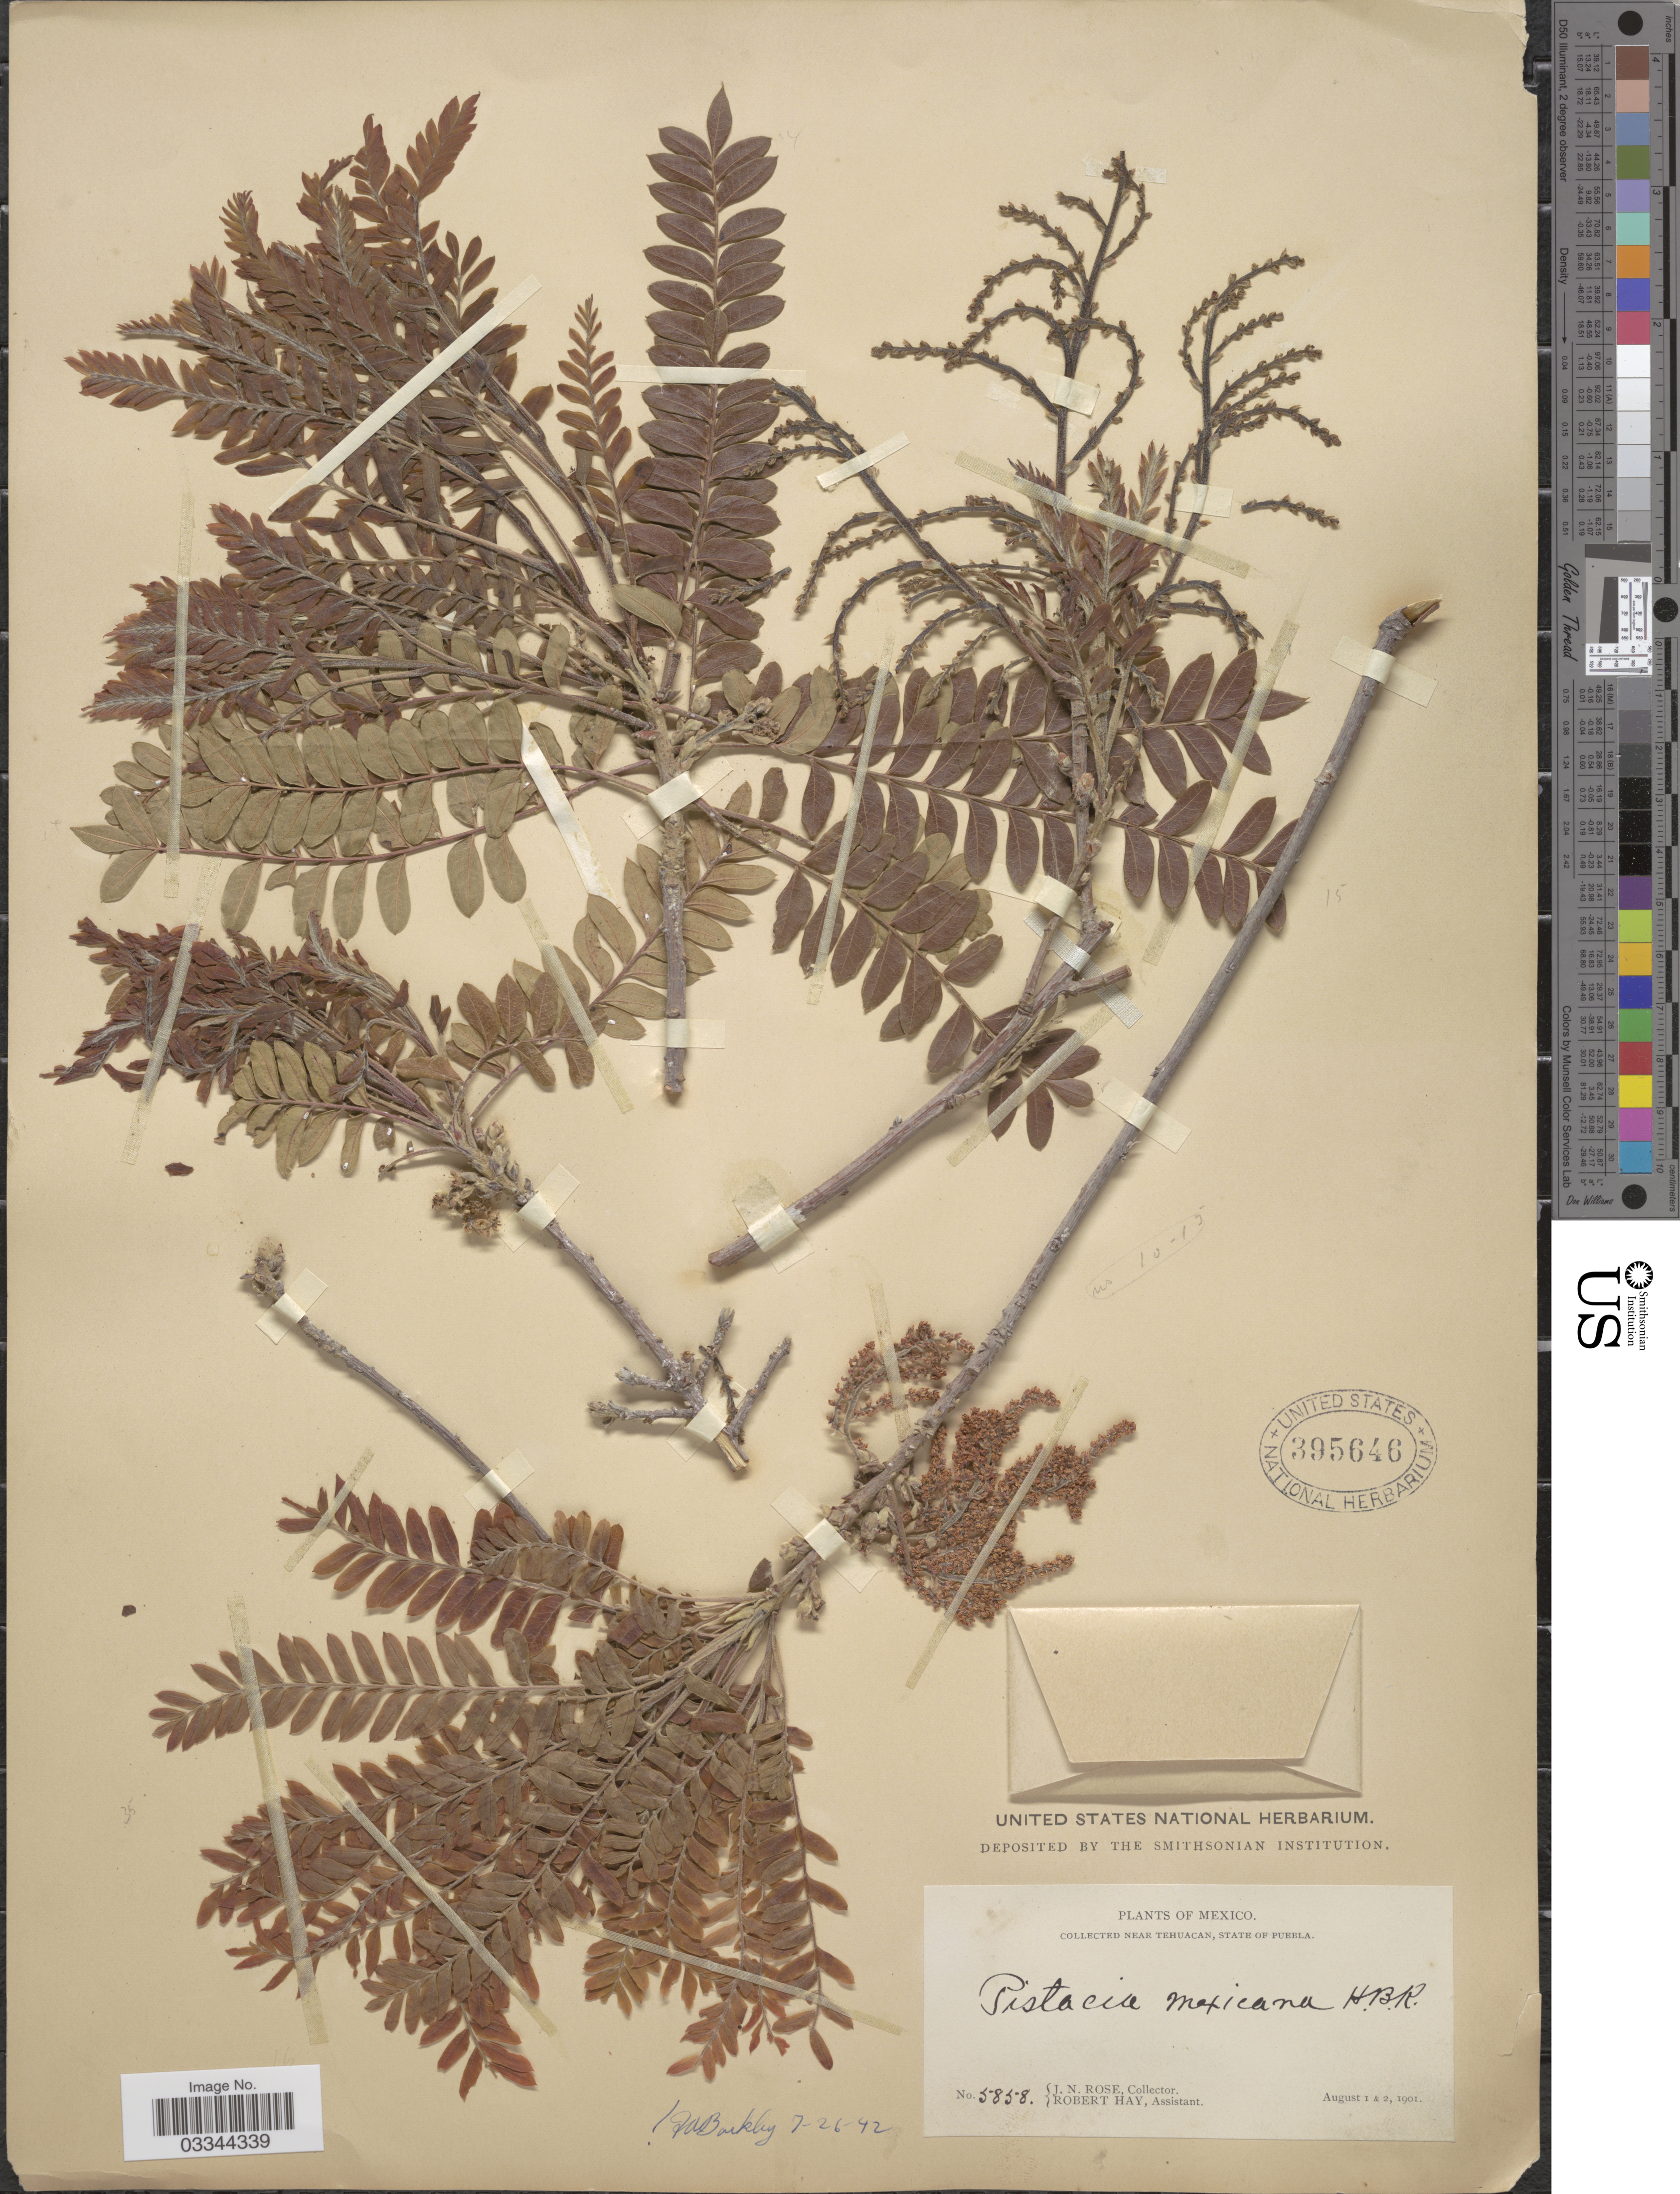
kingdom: Plantae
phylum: Tracheophyta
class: Magnoliopsida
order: Sapindales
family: Anacardiaceae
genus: Pistacia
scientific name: Pistacia mexicana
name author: Kunth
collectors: J. N. Rose & R. H. Hay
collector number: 5858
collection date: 1901-08-01/1901-08-02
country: Mexico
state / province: Puebla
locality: Near Tehuacan.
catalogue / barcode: US 395646